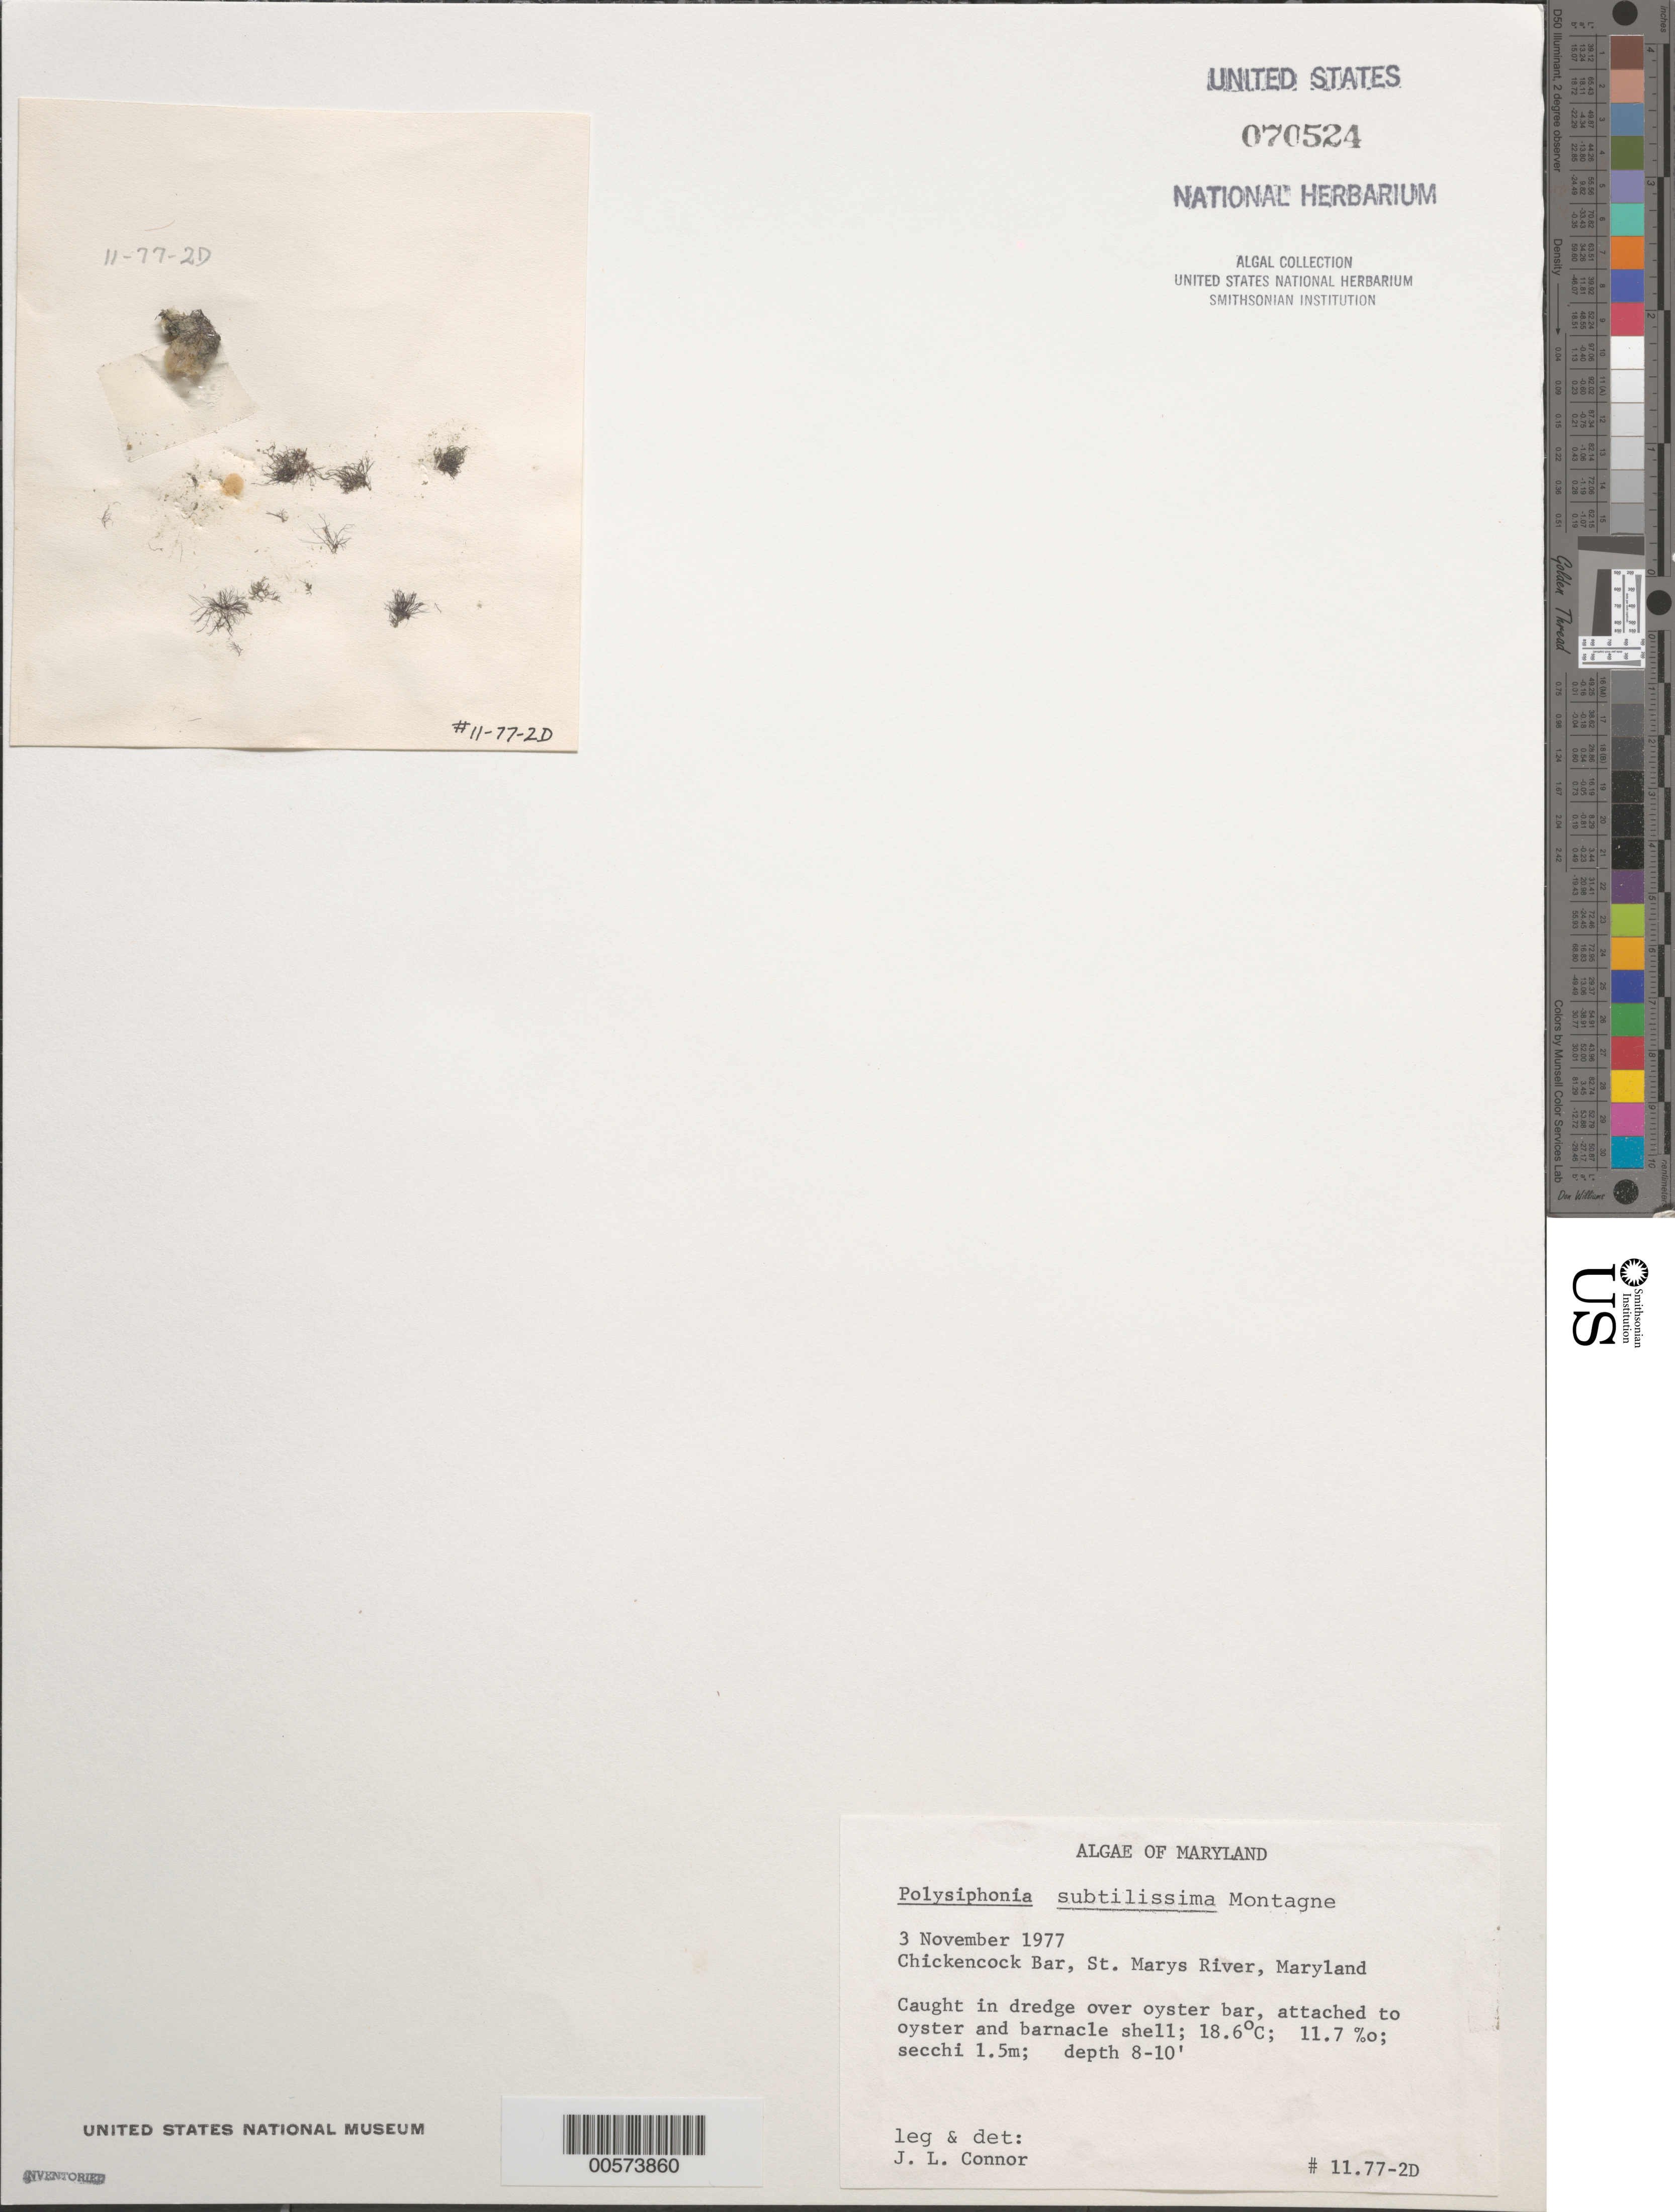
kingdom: Plantae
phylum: Rhodophyta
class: Florideophyceae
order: Ceramiales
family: Rhodomelaceae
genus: Polysiphonia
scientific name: Polysiphonia subtilissima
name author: Mont.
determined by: Connor, J. L.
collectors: J. Connor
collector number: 11-77-2d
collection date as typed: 03 Nov 1977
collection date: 1977-11-03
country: United States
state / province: Maryland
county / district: St. Mary's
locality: Chickencock Bar, St. Marys River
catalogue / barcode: US 70524